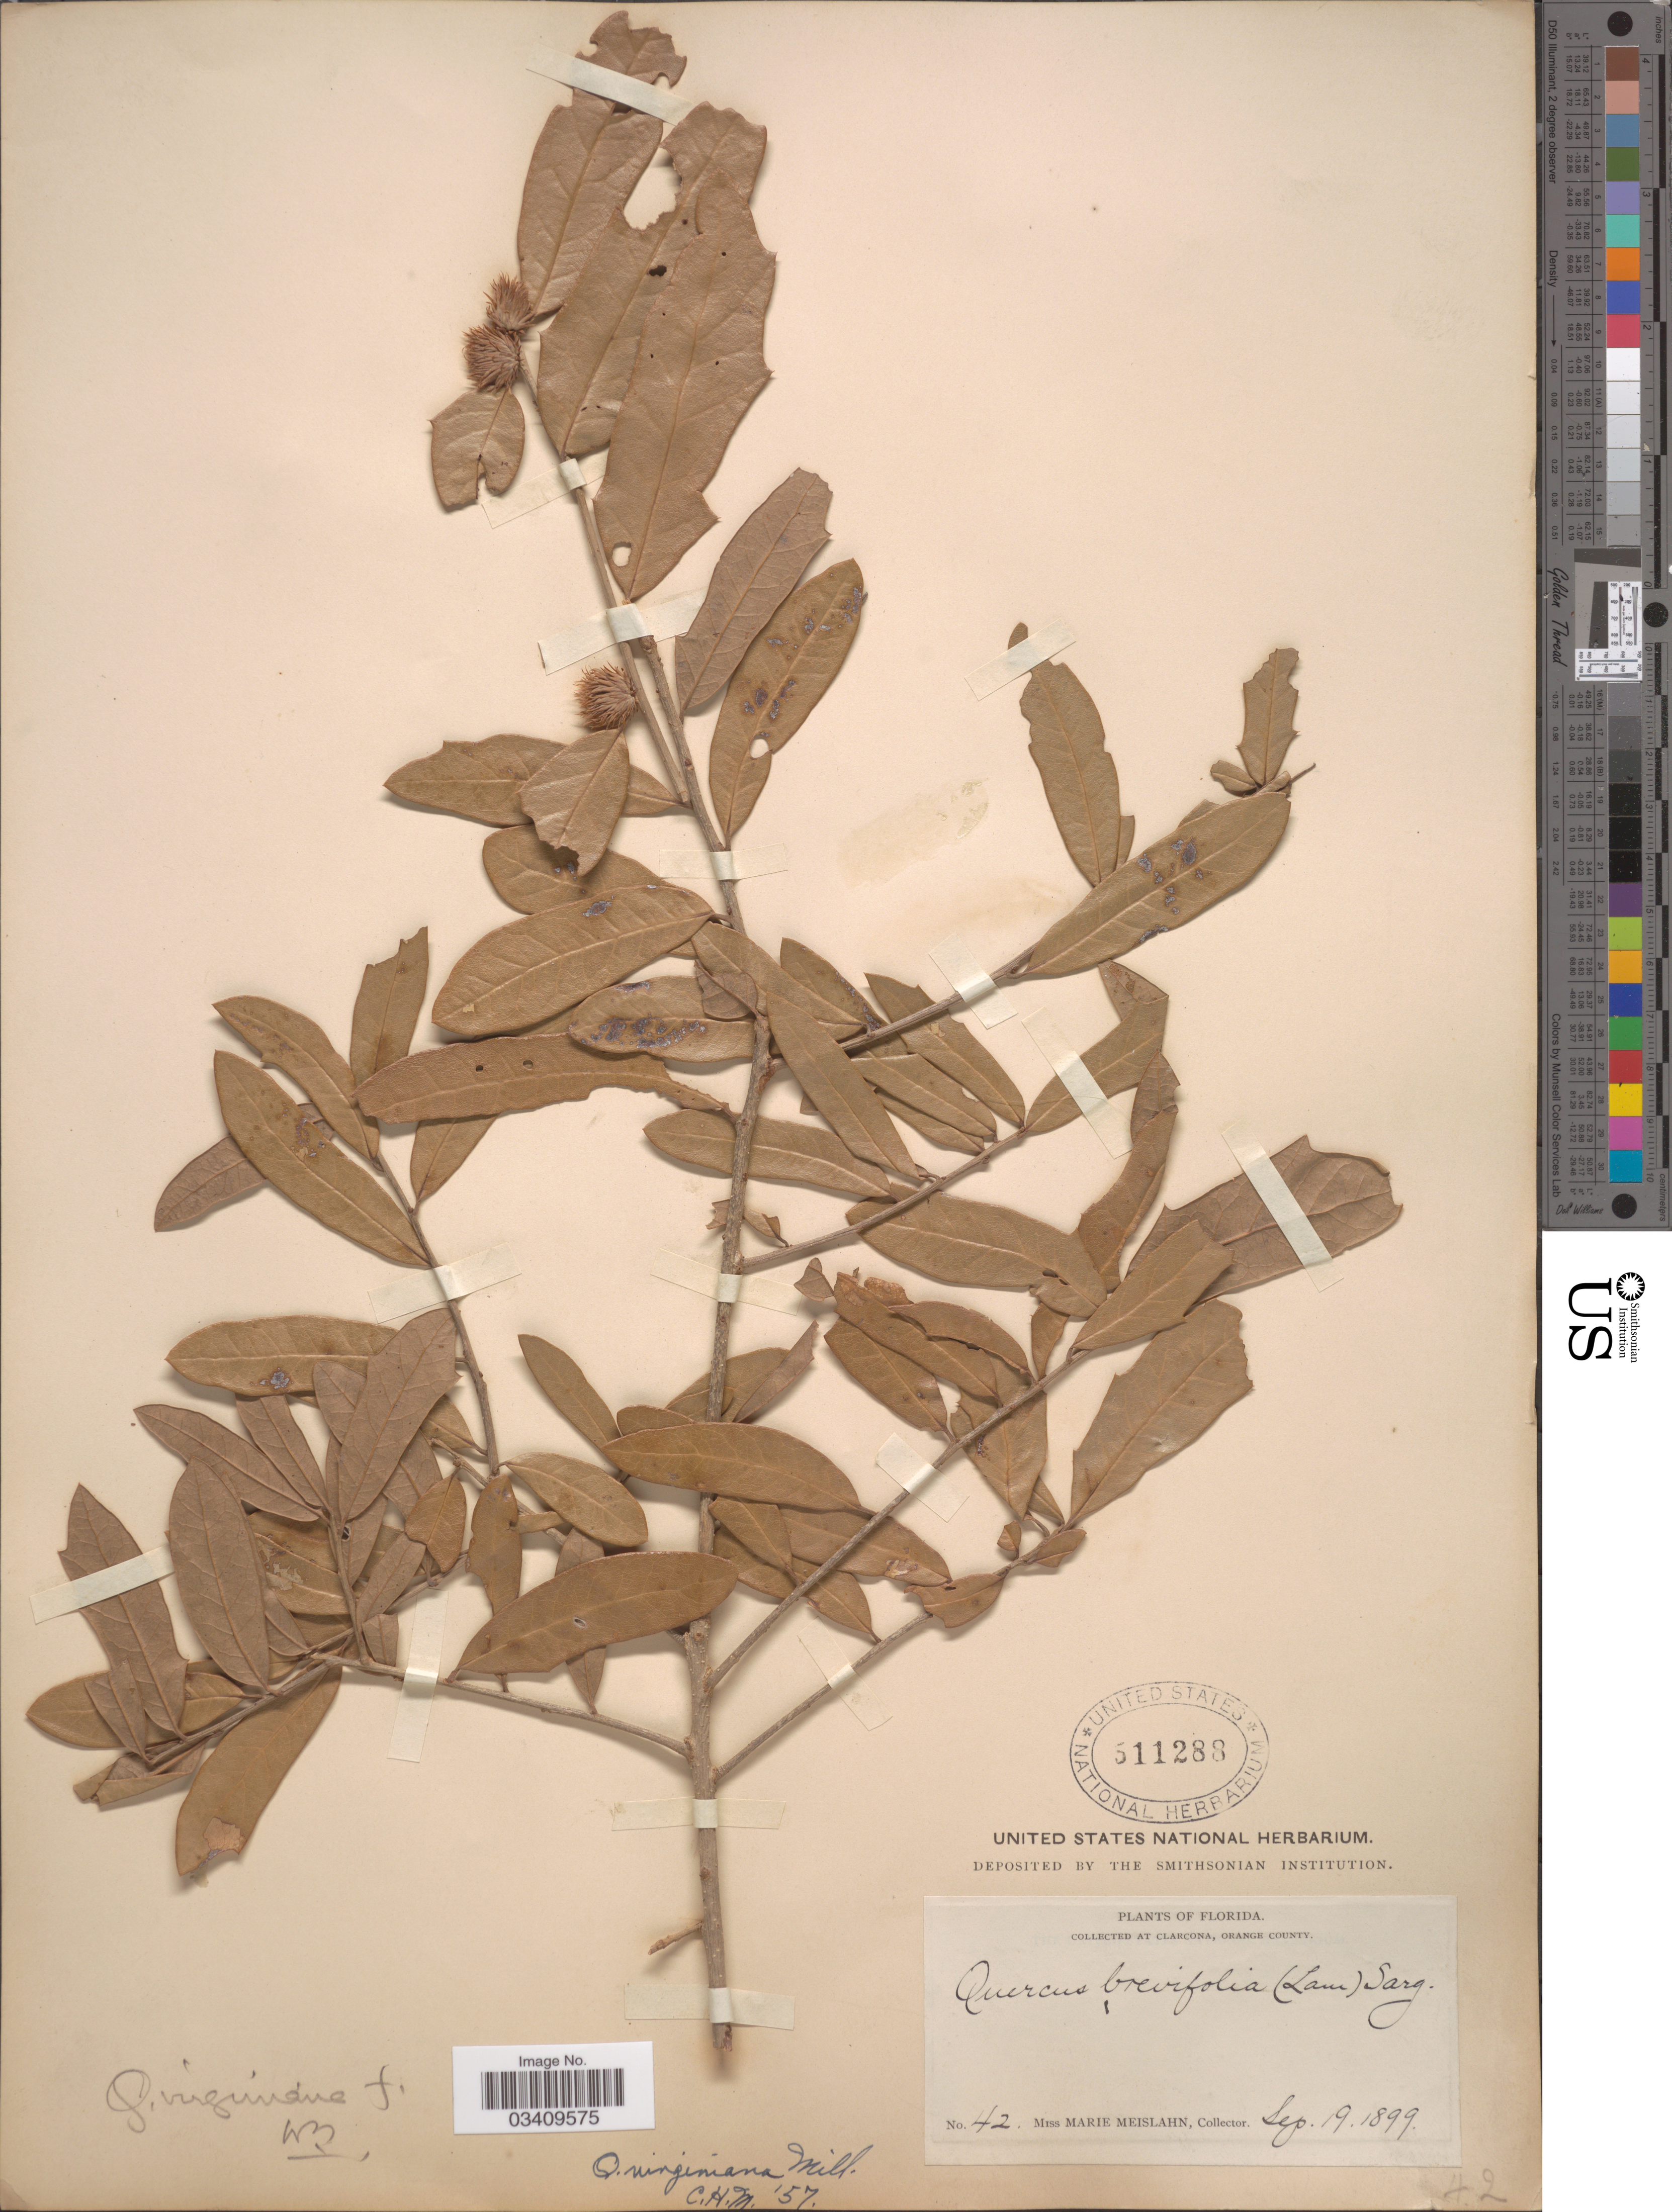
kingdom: Plantae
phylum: Tracheophyta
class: Magnoliopsida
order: Fagales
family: Fagaceae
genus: Quercus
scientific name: Quercus virginiana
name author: Mill.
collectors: M. Meislahn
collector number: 42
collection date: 1899-09-19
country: United States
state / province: Florida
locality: At Clarcona, Orange County.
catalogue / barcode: US 511288